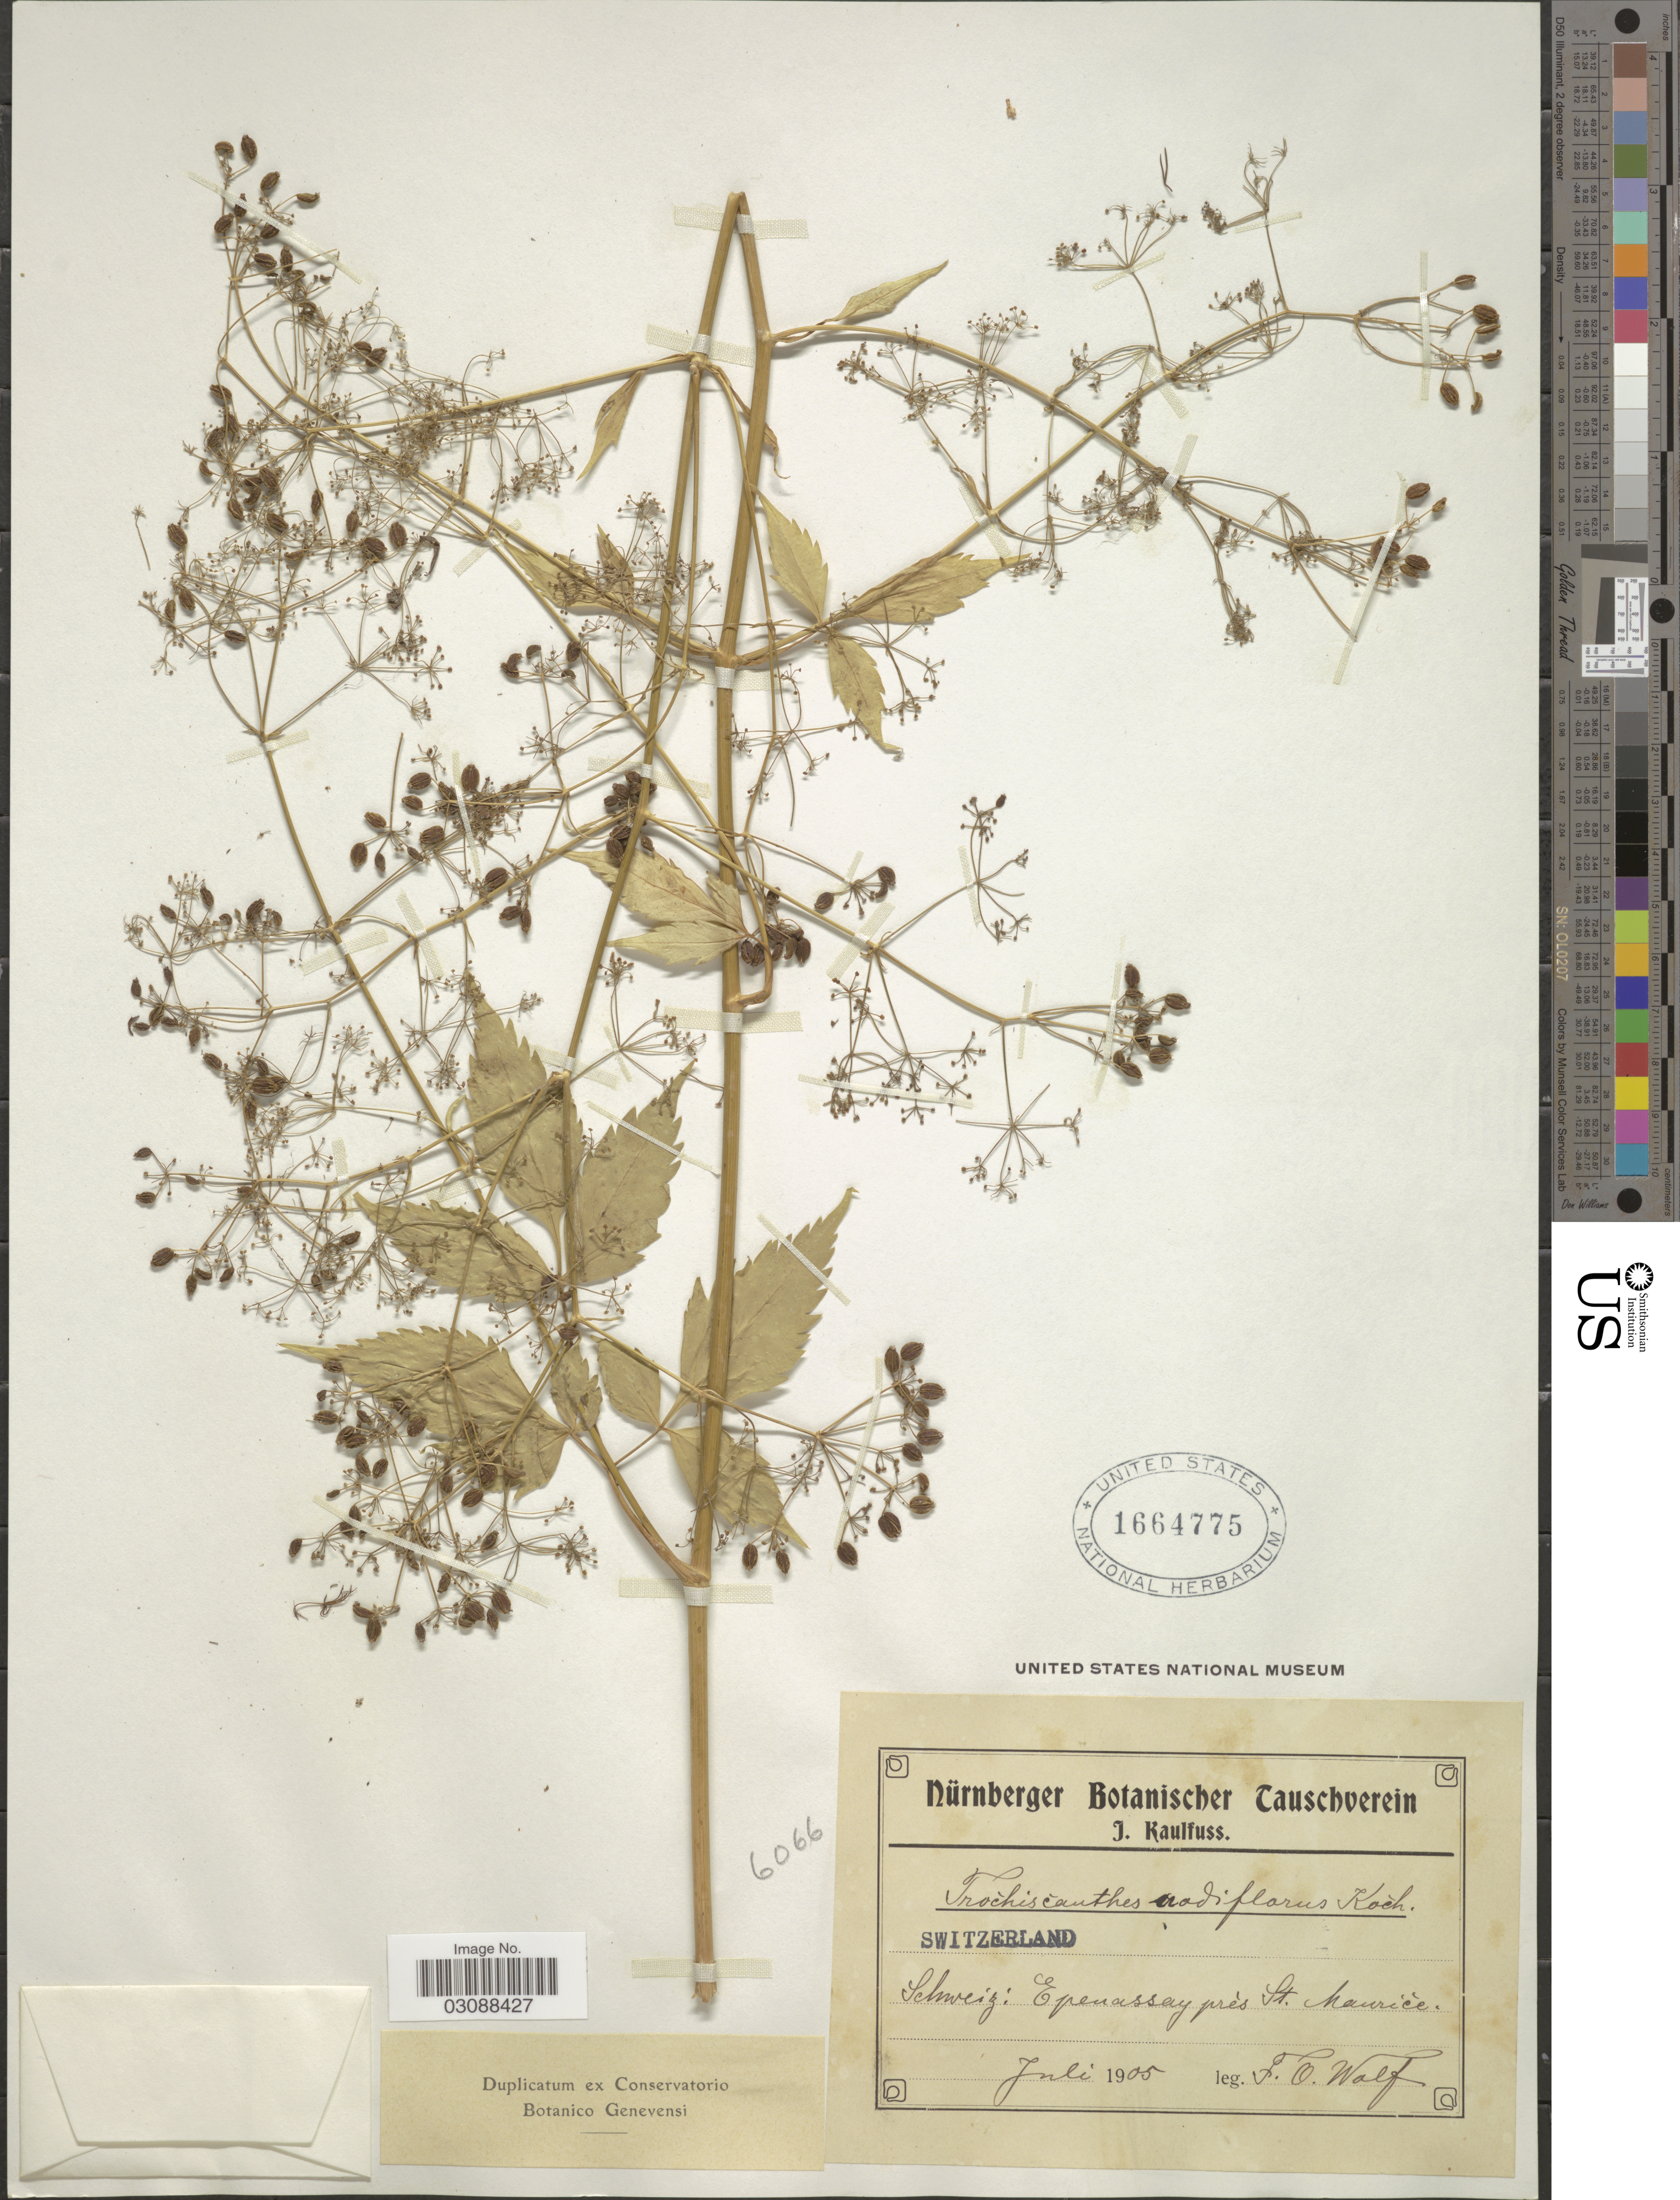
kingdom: Plantae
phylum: Tracheophyta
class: Magnoliopsida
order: Apiales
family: Apiaceae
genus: Trochiscanthes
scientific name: Trochiscanthes nodiflorus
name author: (All.) W.D.J. Koch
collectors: F. Wolf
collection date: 1905-07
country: Switzerland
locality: Schweiz: Epenassay près St. Mauricè.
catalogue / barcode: US 1664775